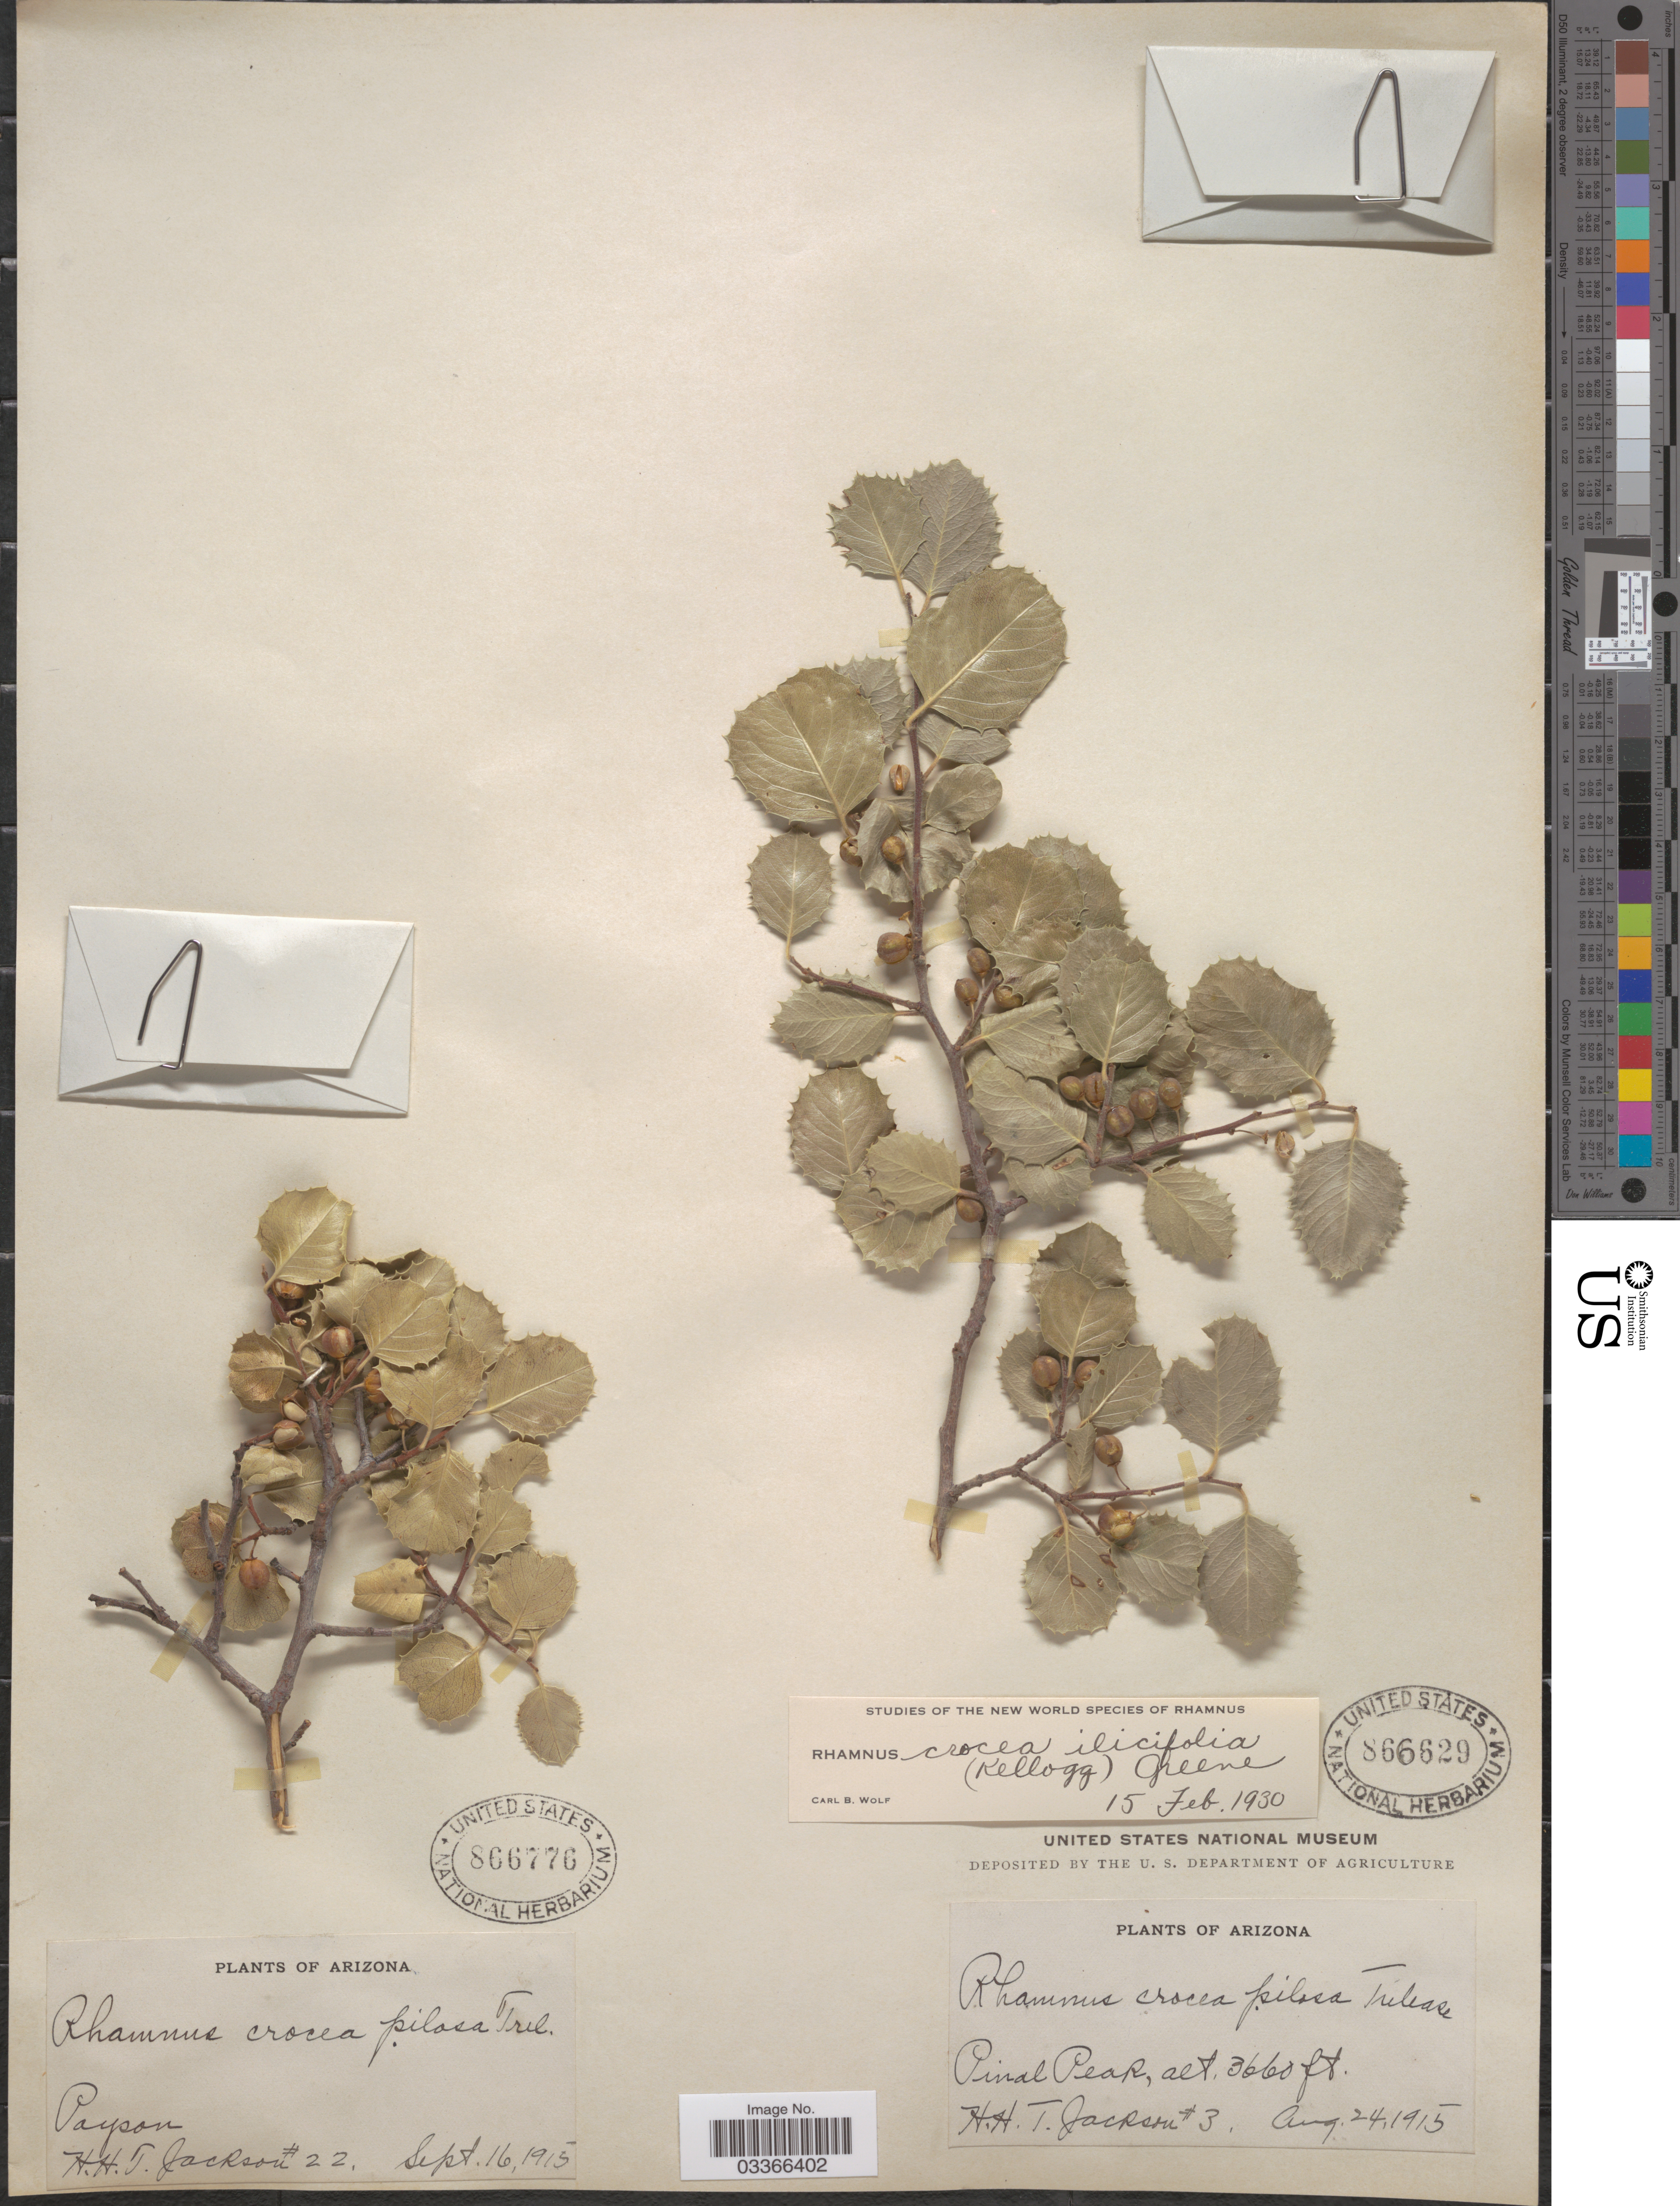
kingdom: Plantae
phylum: Tracheophyta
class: Magnoliopsida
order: Rosales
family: Rhamnaceae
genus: Rhamnus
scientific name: Rhamnus crocea var. ilicifolia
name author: (Kellogg) Greene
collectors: H. Jackson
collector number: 22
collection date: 1915-09-16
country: United States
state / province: Arizona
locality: Payson.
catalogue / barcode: US 866776-2